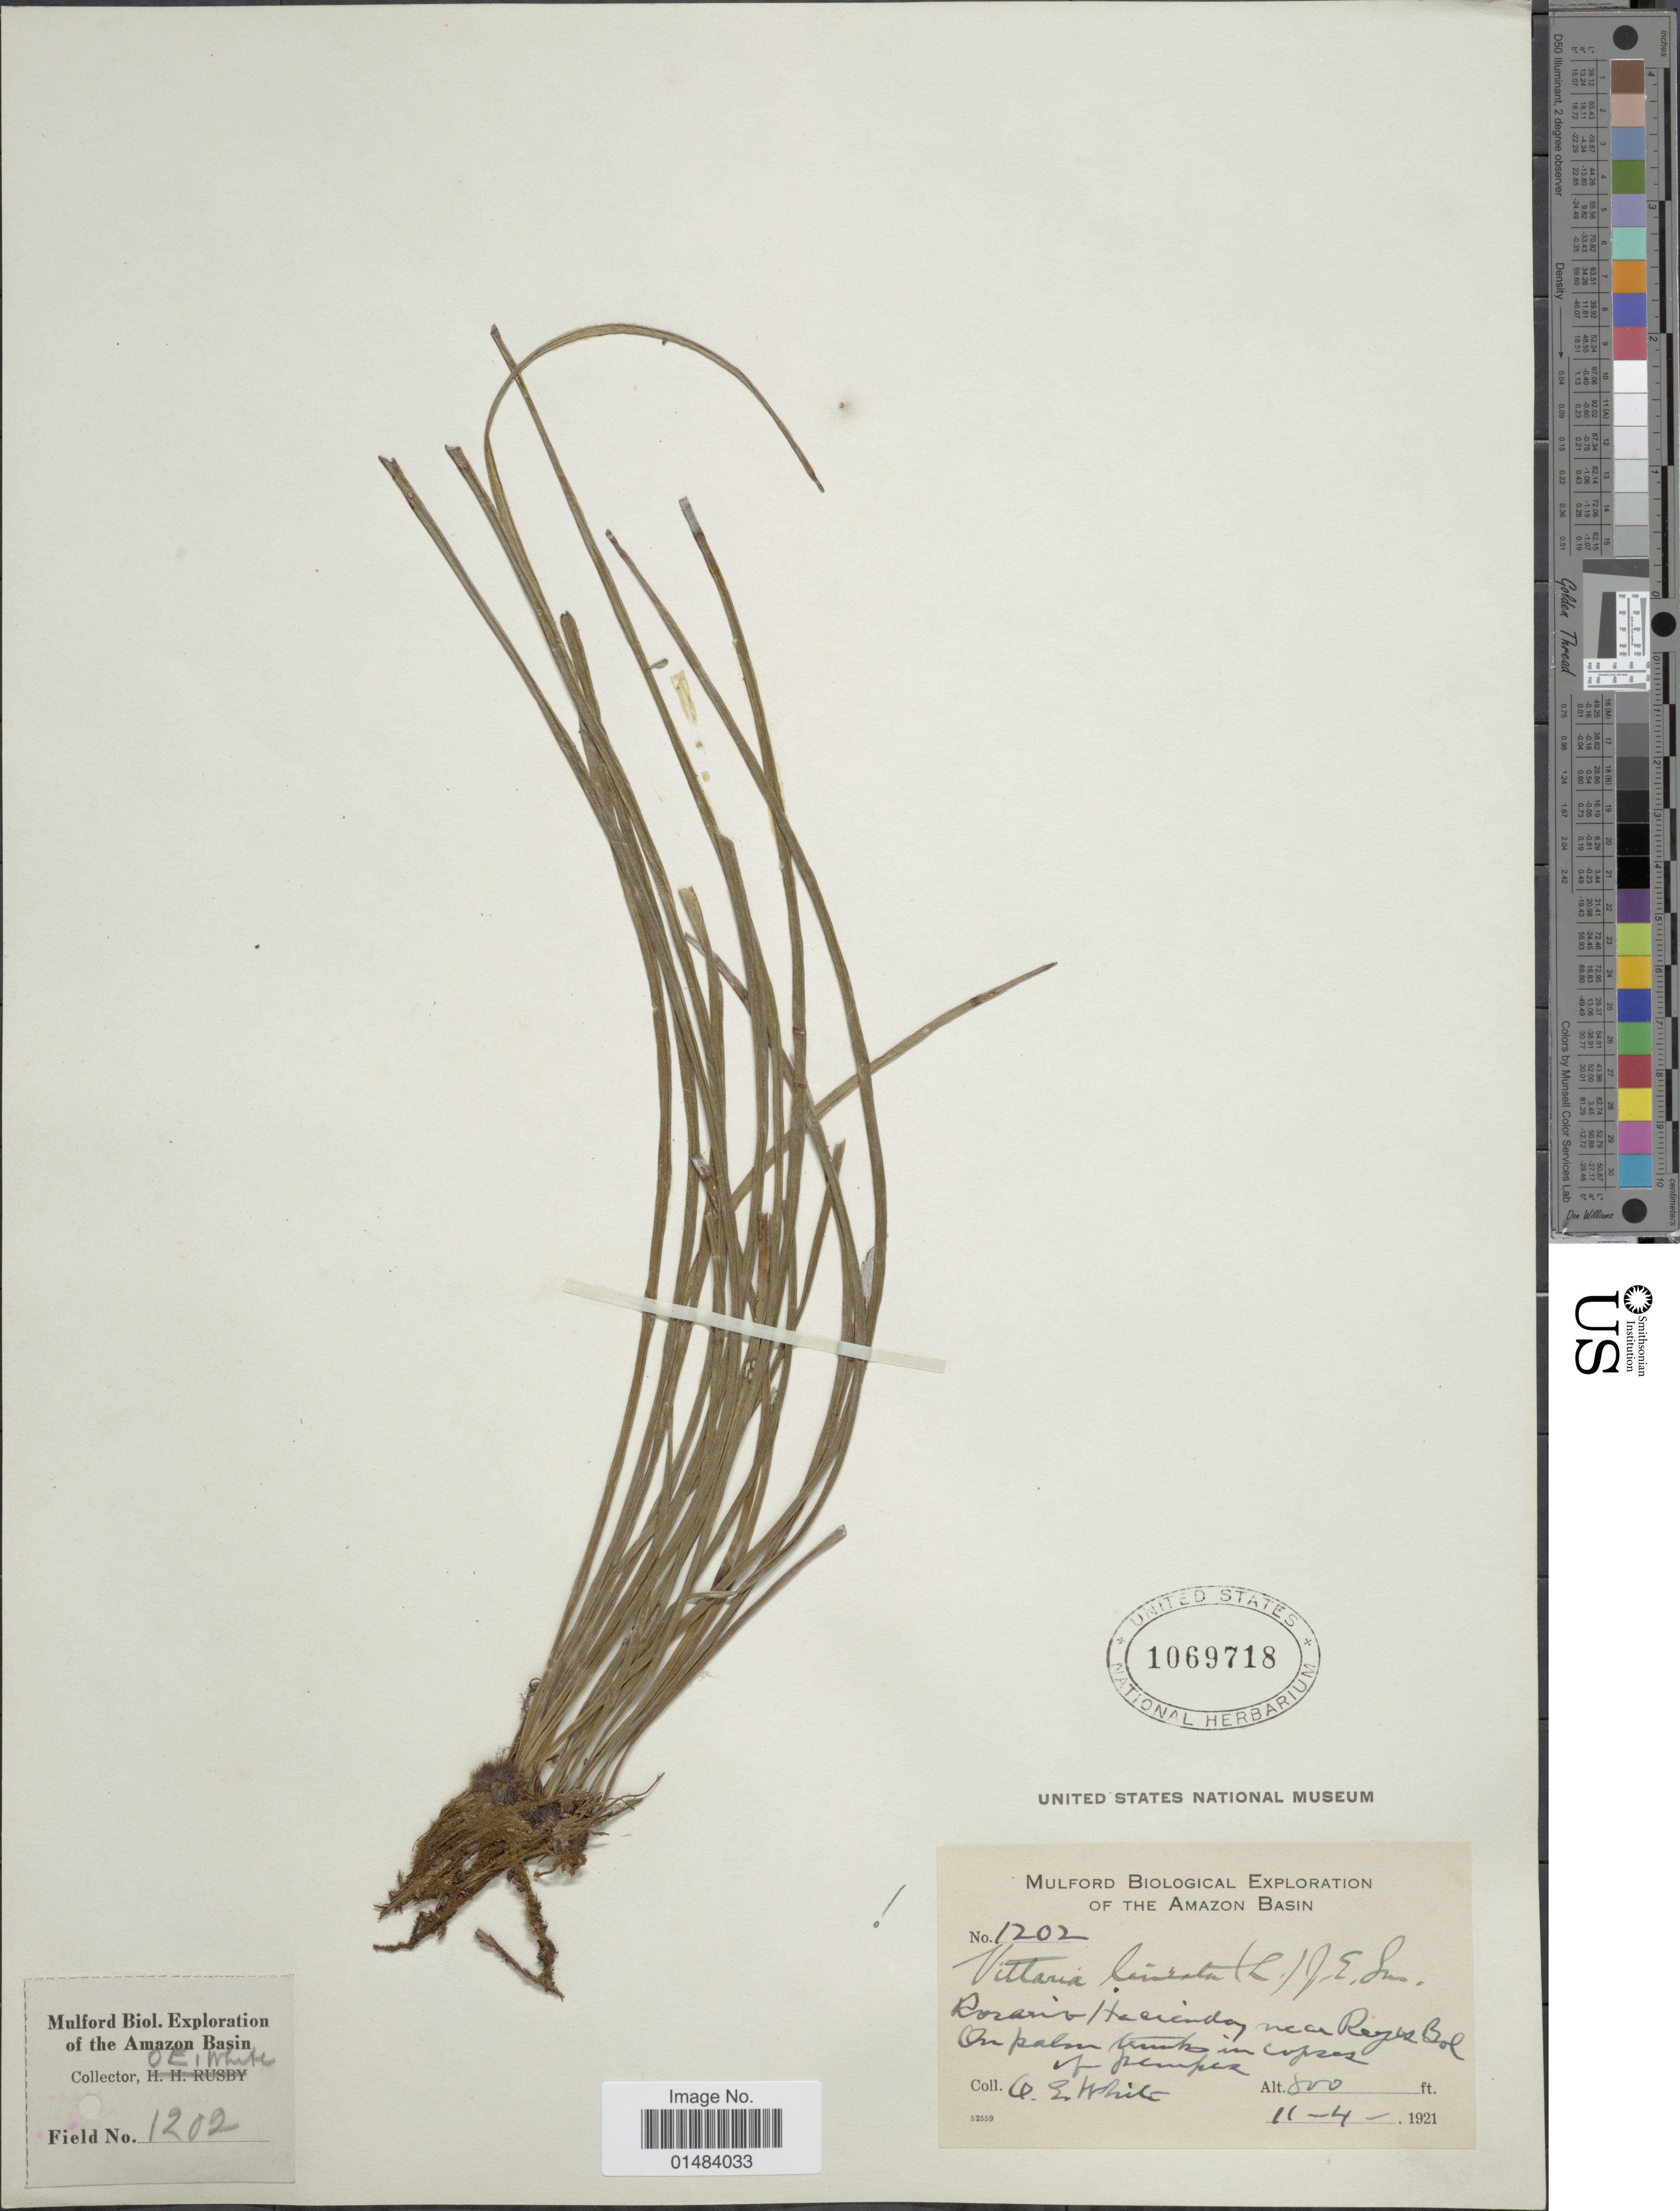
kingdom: Plantae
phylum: Tracheophyta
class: Polypodiopsida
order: Polypodiales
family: Pteridaceae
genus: Vittaria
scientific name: Vittaria lineata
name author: (L.) Sm.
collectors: O. E. White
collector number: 1202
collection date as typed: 11-4-1921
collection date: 1921-11-04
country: Bolivia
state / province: Beni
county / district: José Ballivián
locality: Rosario Hacienda near Lake Rogagua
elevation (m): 244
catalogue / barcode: US 1069718